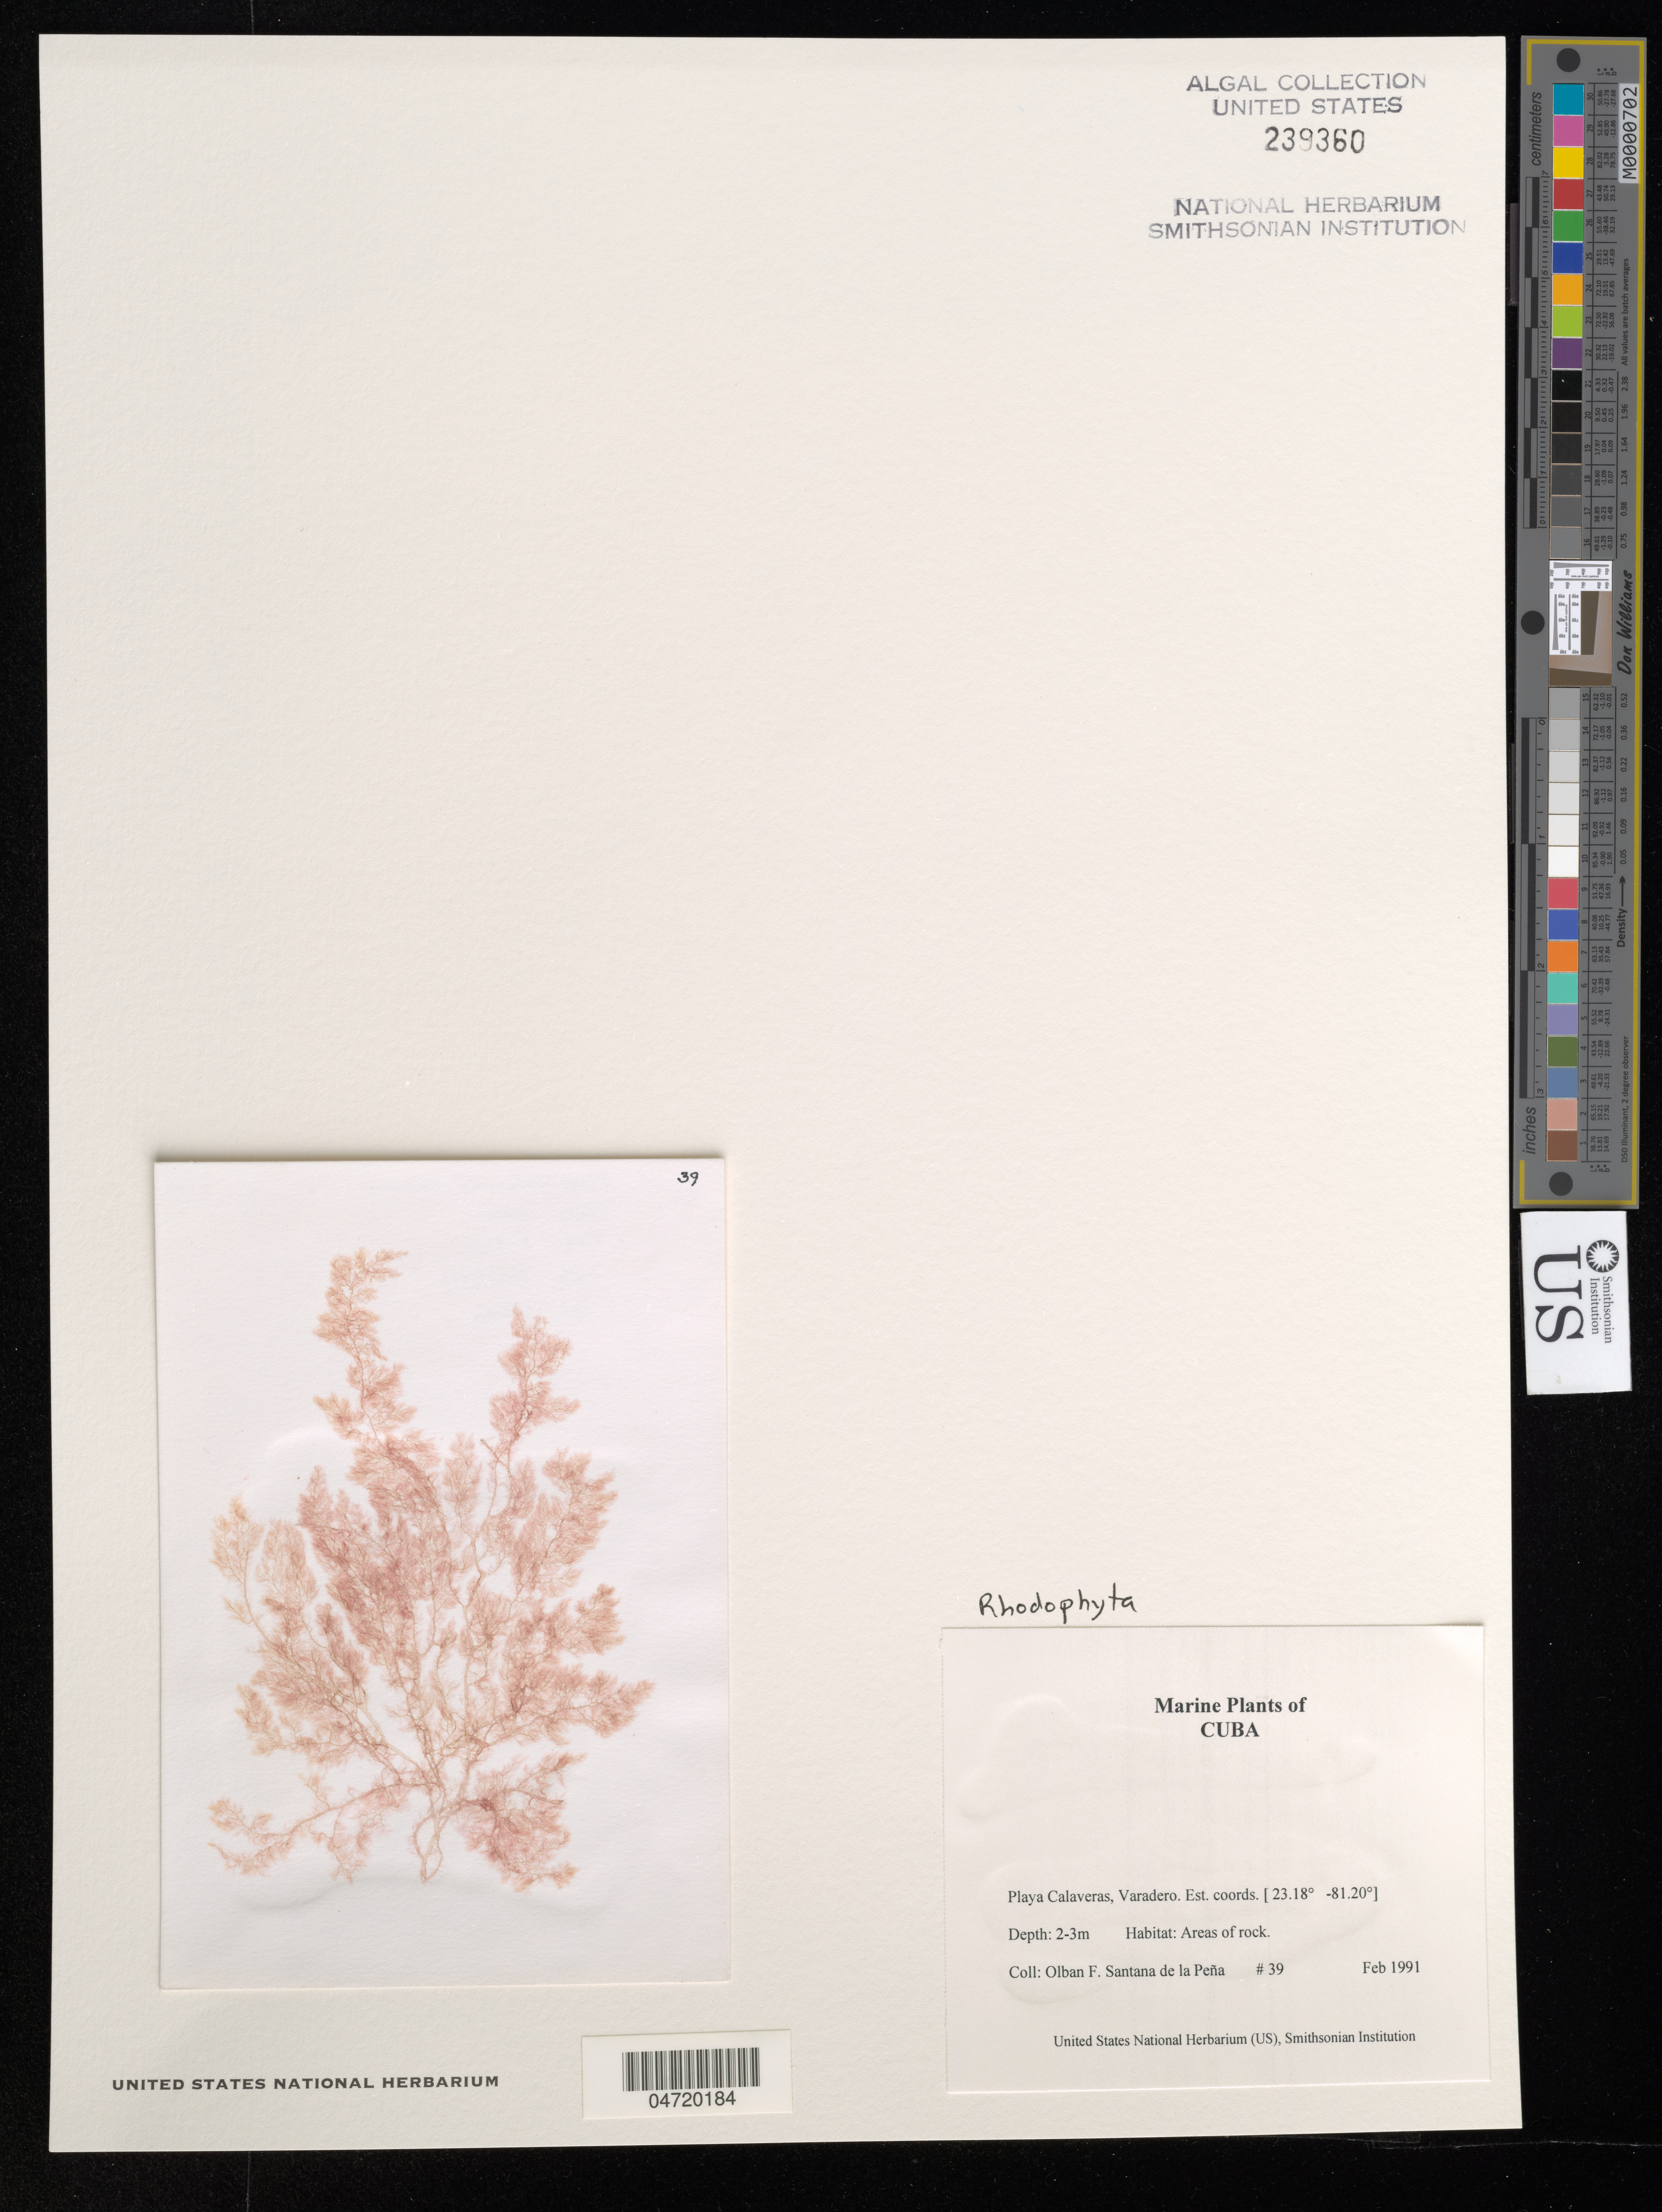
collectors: O. Santana de la Peña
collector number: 39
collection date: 1991-02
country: Cuba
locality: Playa Calaveras, Varadero.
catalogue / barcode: US 239360